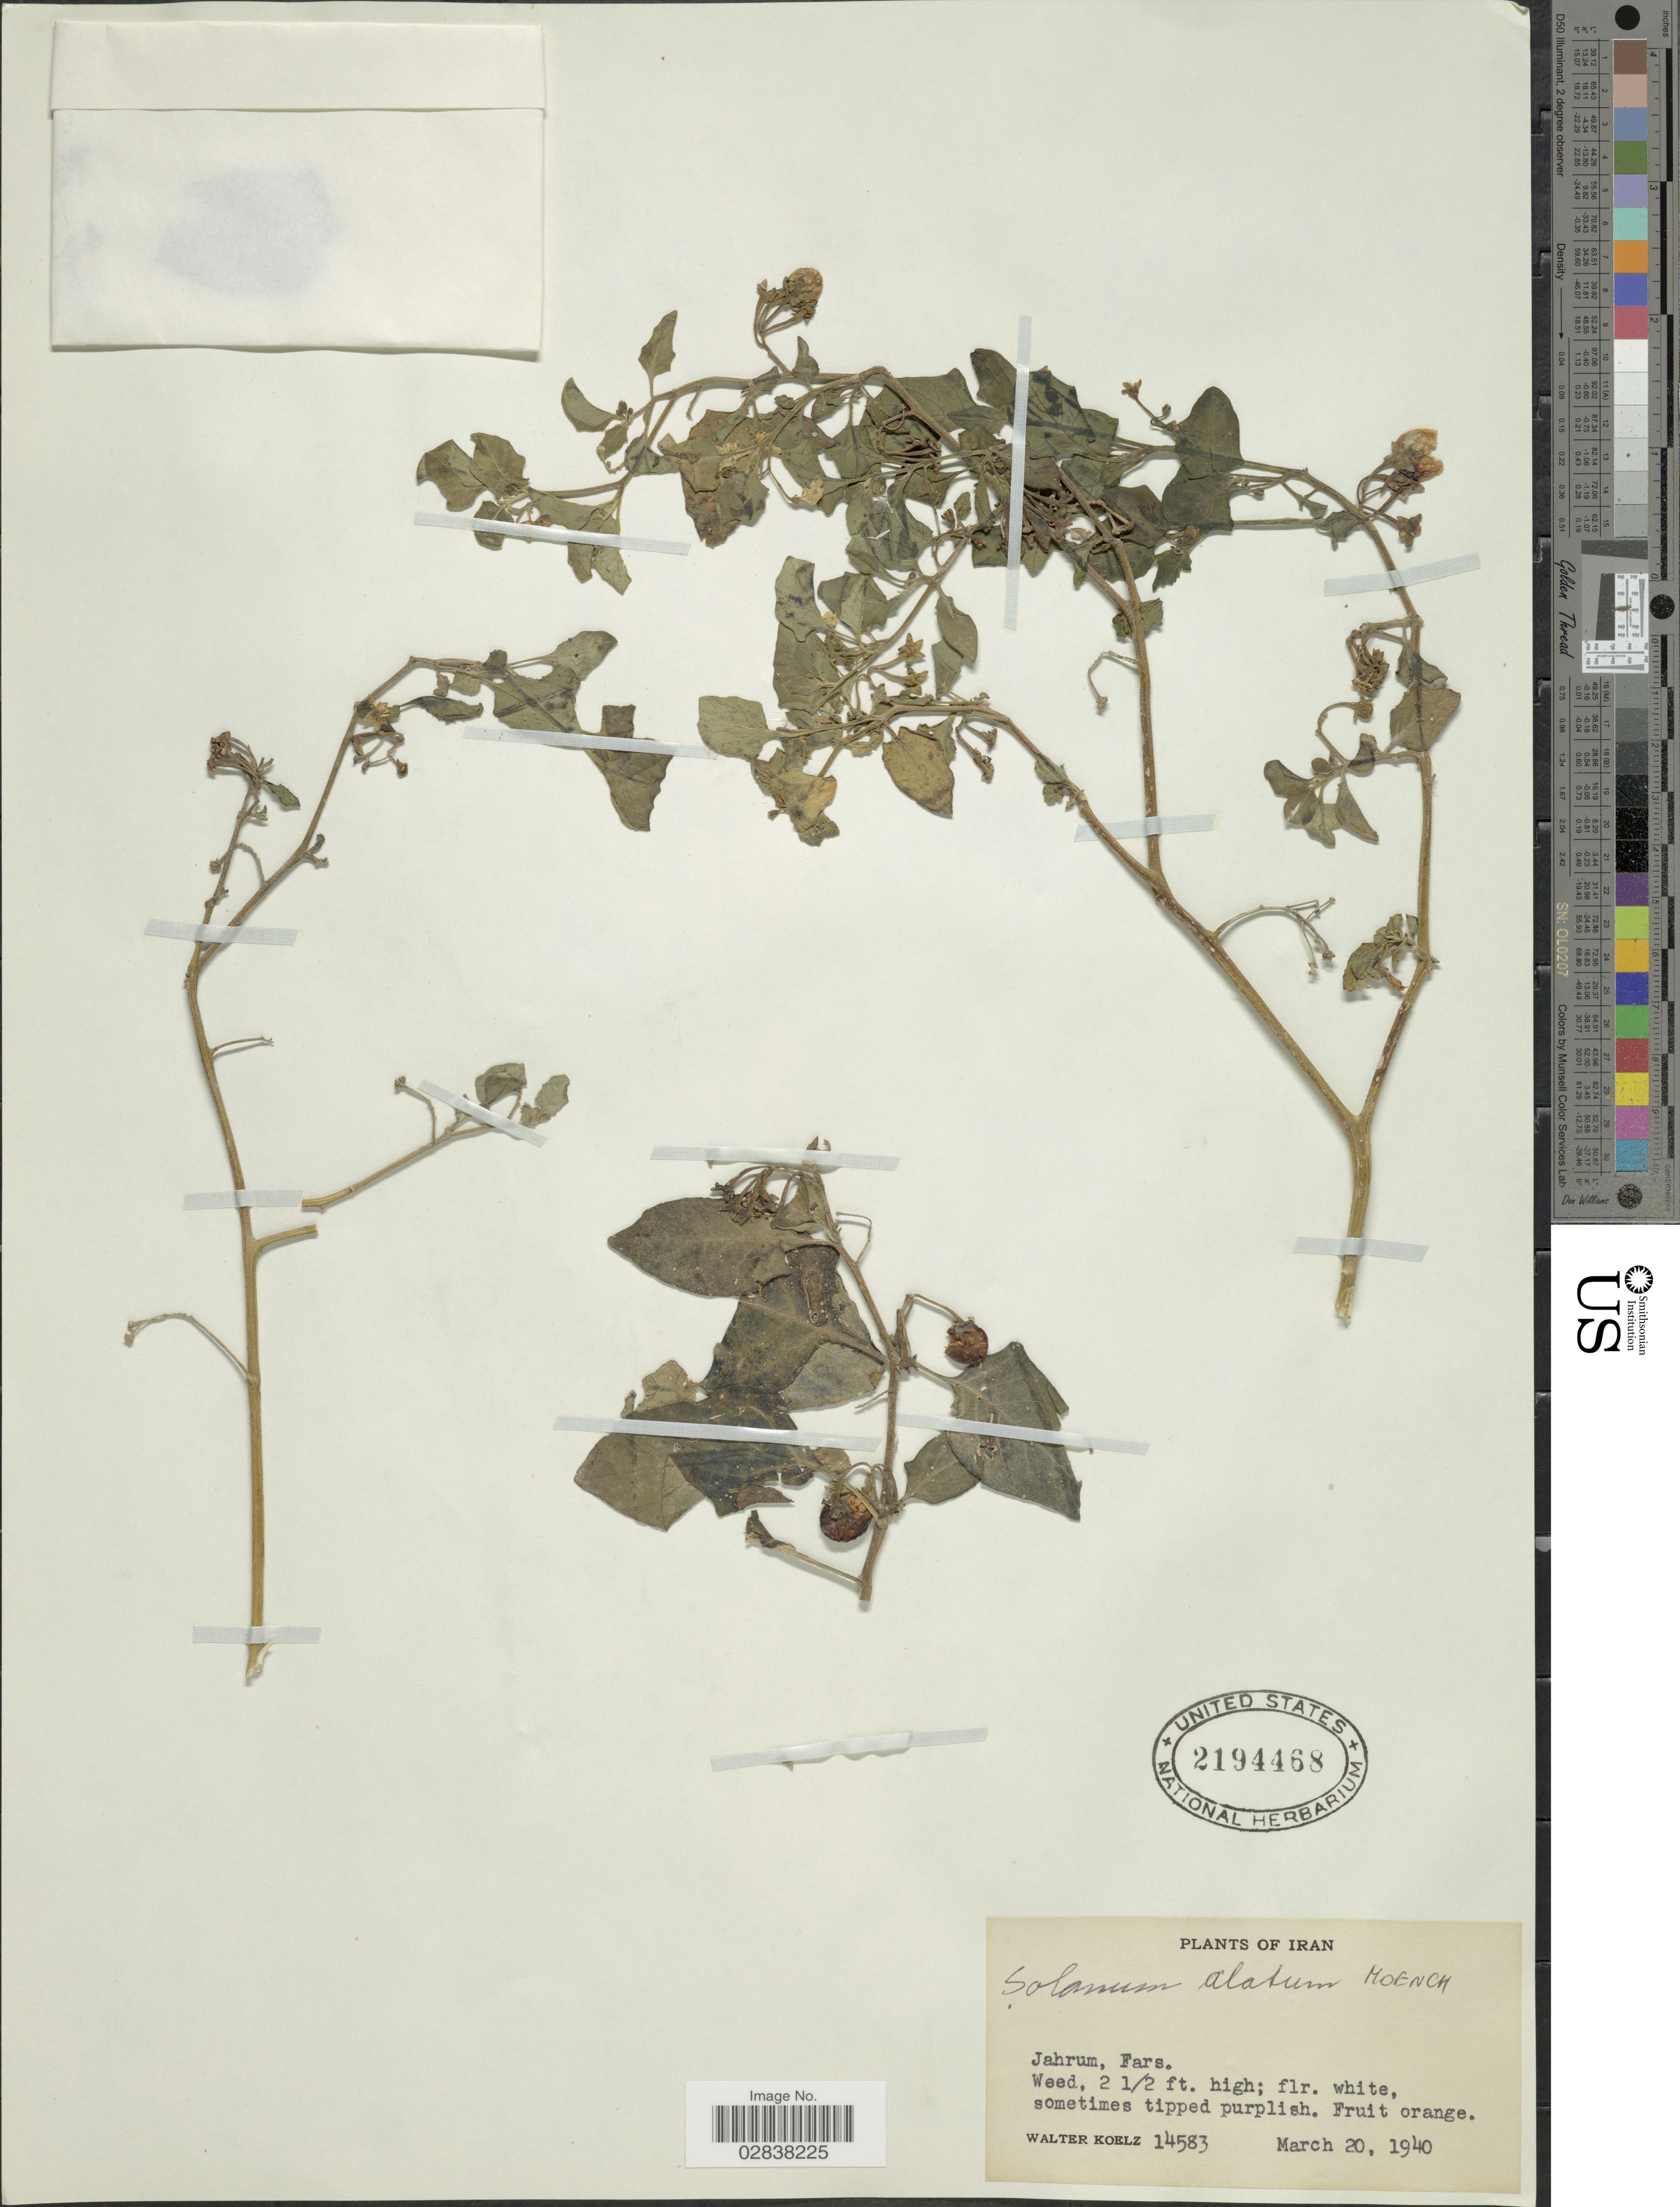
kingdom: Plantae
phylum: Tracheophyta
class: Magnoliopsida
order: Solanales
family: Solanaceae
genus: Solanum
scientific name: Solanum alatum Dunal, nom. illeg.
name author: Dunal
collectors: W. N. Koelz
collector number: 14583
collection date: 1940-03-20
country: Iran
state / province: Fars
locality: Jahrum.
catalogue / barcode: US 2194468